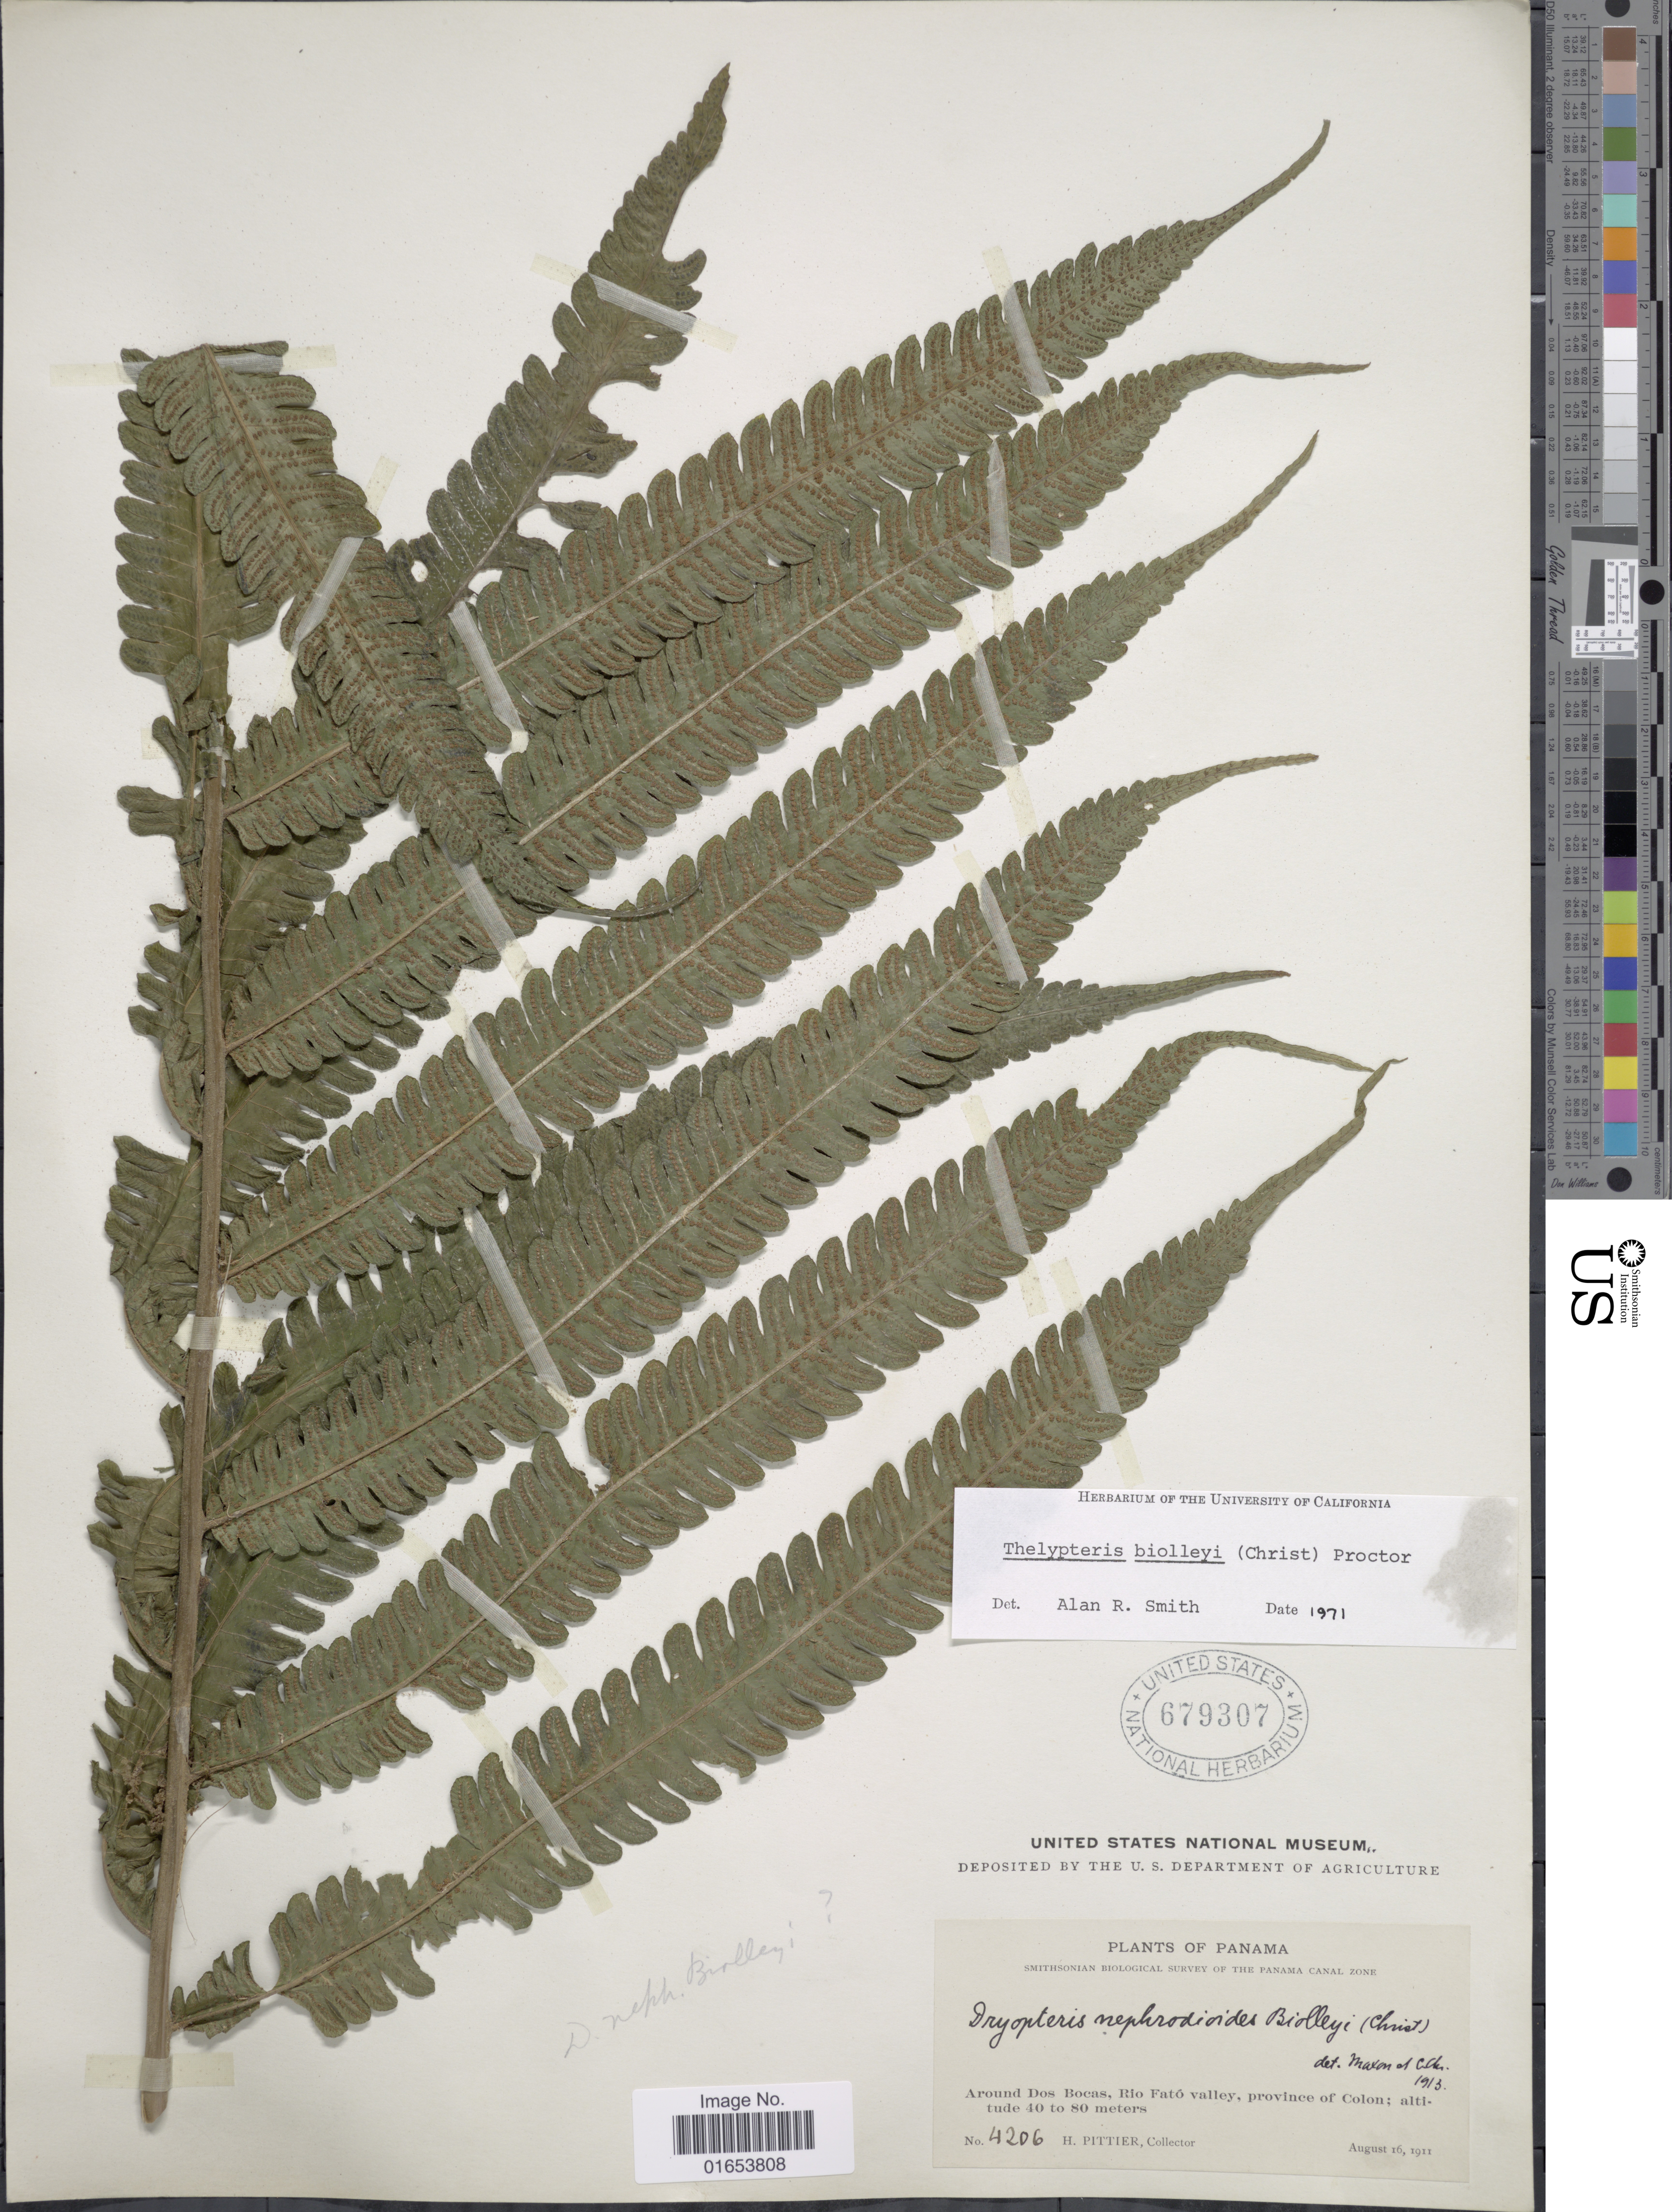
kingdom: Plantae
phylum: Tracheophyta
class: Polypodiopsida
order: Polypodiales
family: Thelypteridaceae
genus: Goniopteris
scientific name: Goniopteris biolleyi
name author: (C. Chr.) Pic. Serm.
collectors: H. F. Pittier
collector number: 4206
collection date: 1911-08-16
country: Panama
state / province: Colón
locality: Around Dos Bocas, Rio Fato valley, province of Colon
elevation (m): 40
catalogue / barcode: US 679307